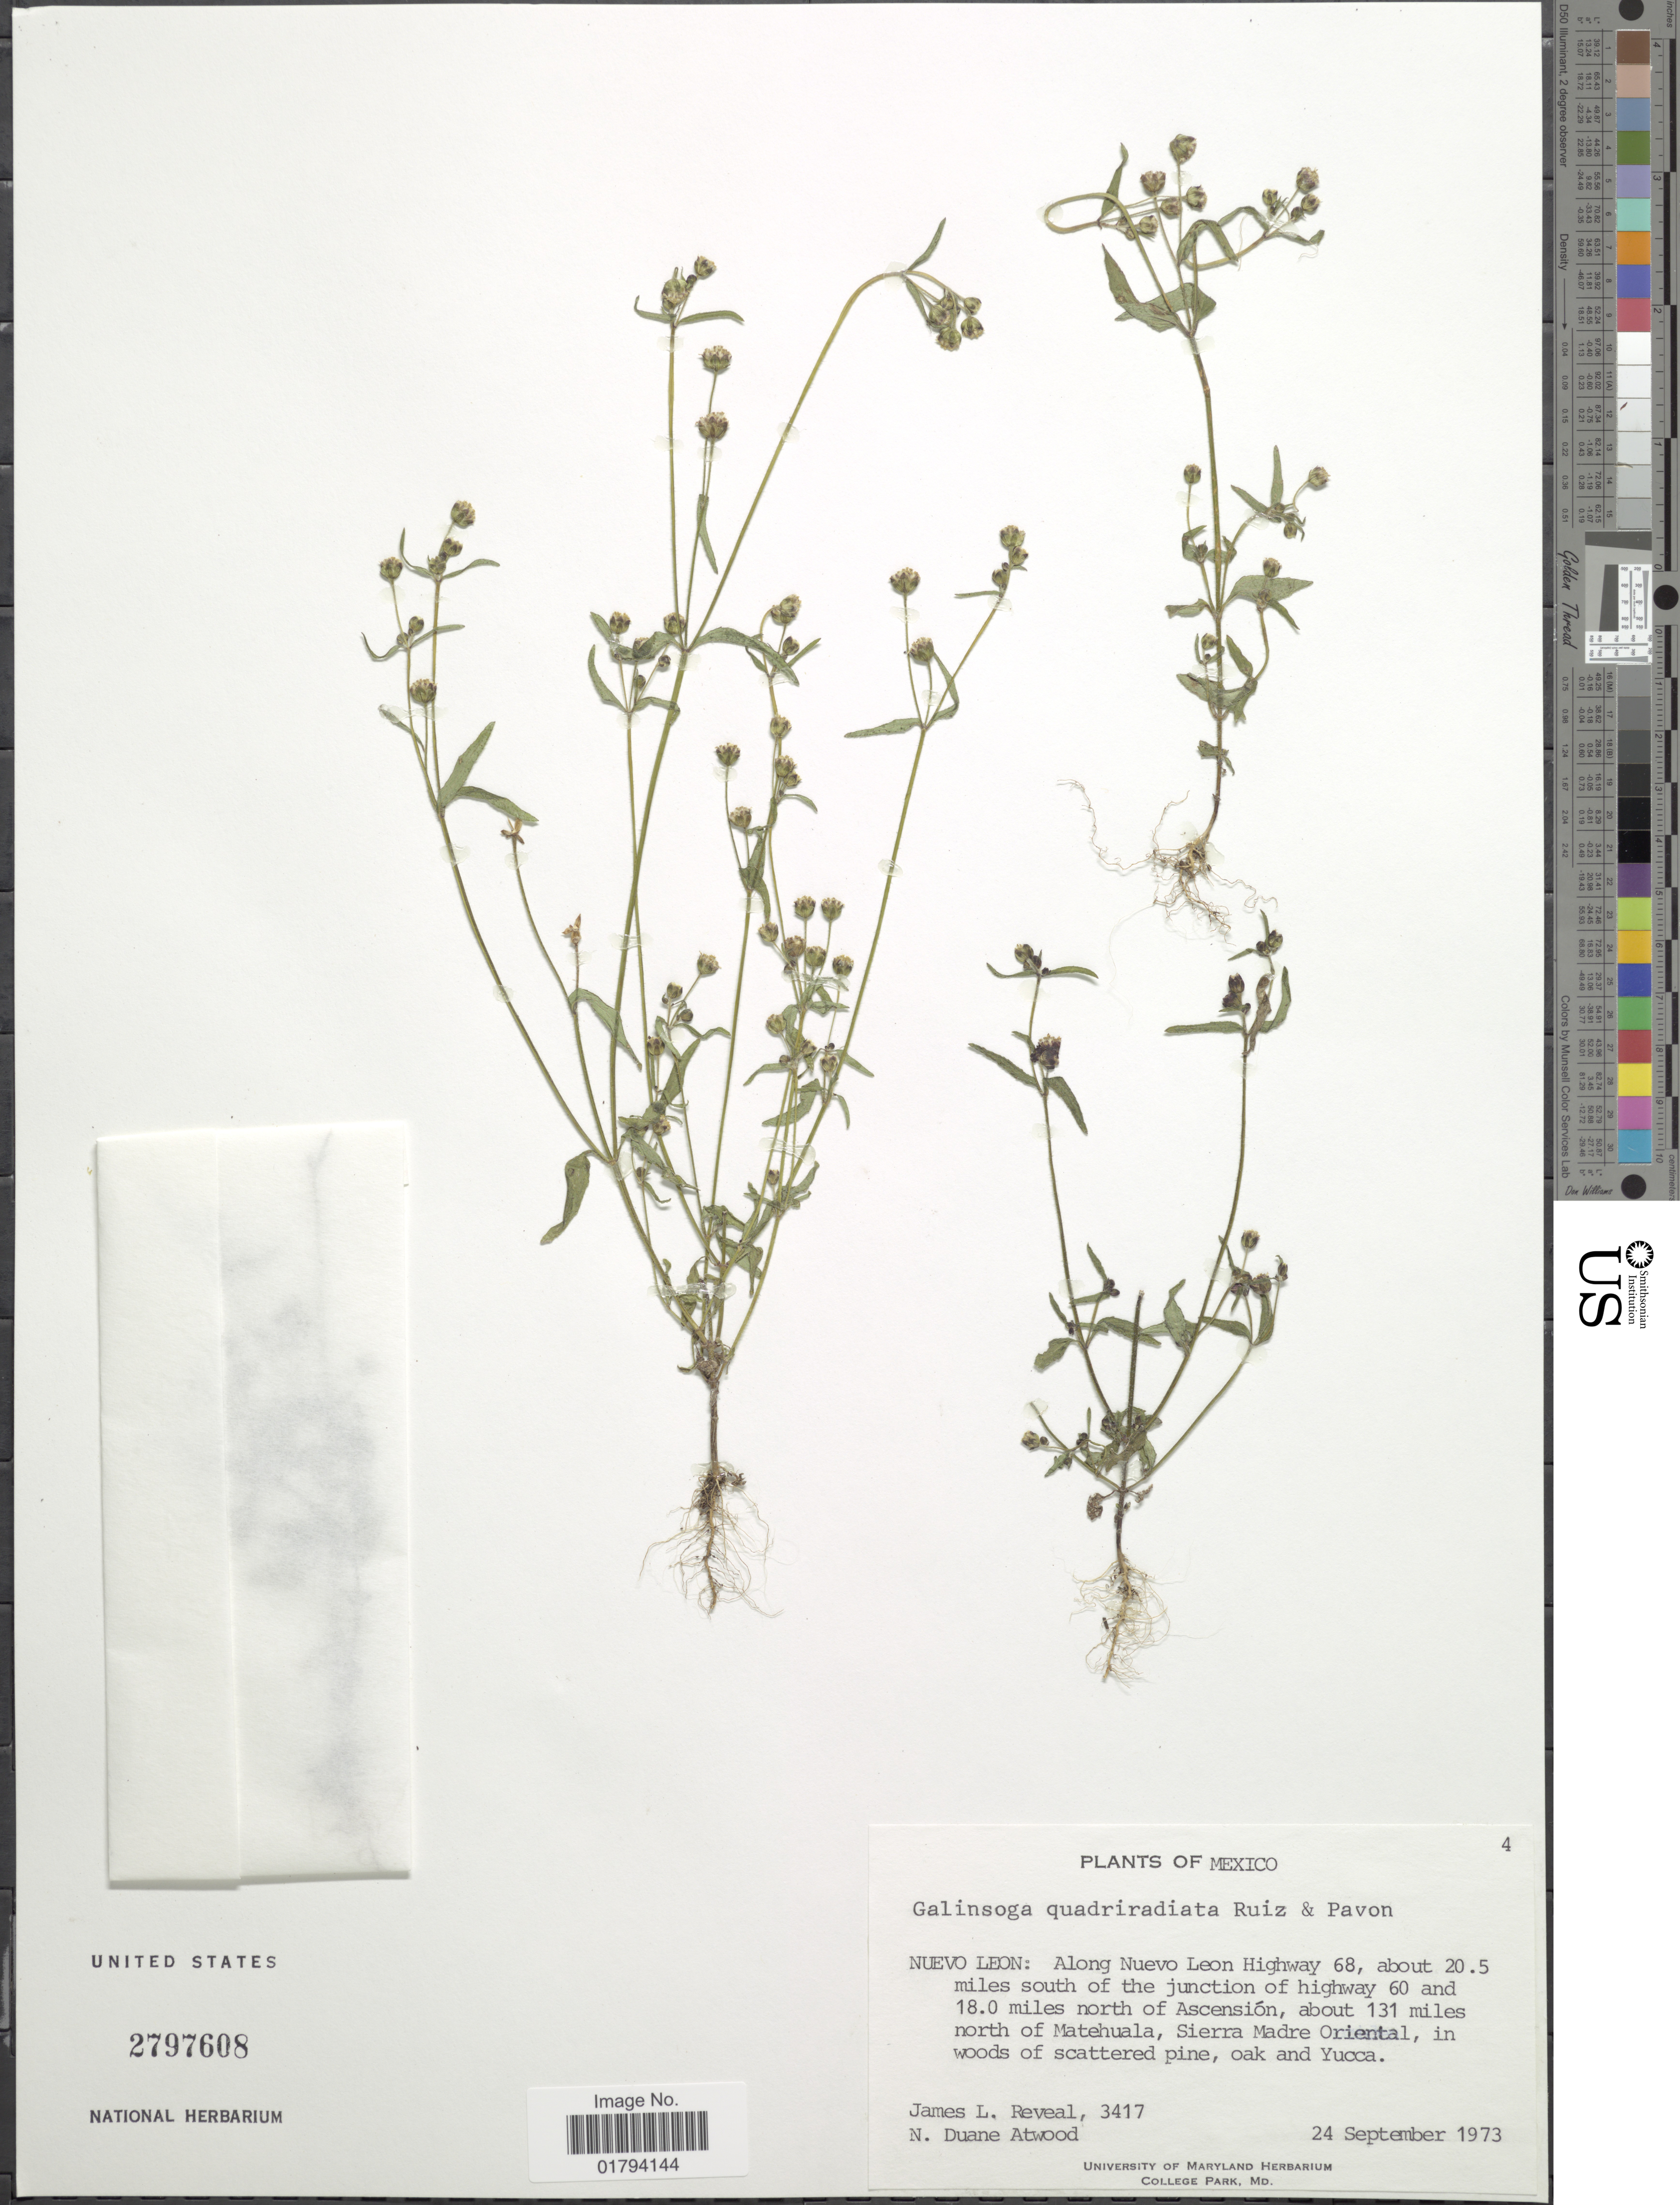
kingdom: Plantae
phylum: Tracheophyta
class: Magnoliopsida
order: Asterales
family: Asteraceae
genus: Galinsoga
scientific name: Galinsoga quadriradiata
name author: Ruiz & Pav.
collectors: J. L. Reveal & N. Atwood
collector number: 3417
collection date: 1973-09-24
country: Mexico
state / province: Nuevo León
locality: Along Nuevo Leon Highway 68, about 20.5 miles south of the junction of highway 60 and 18.0 miles north of Ascension, about 131 miles north of Matehuala, Sierra Madre Oriental.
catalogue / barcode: US 2797608